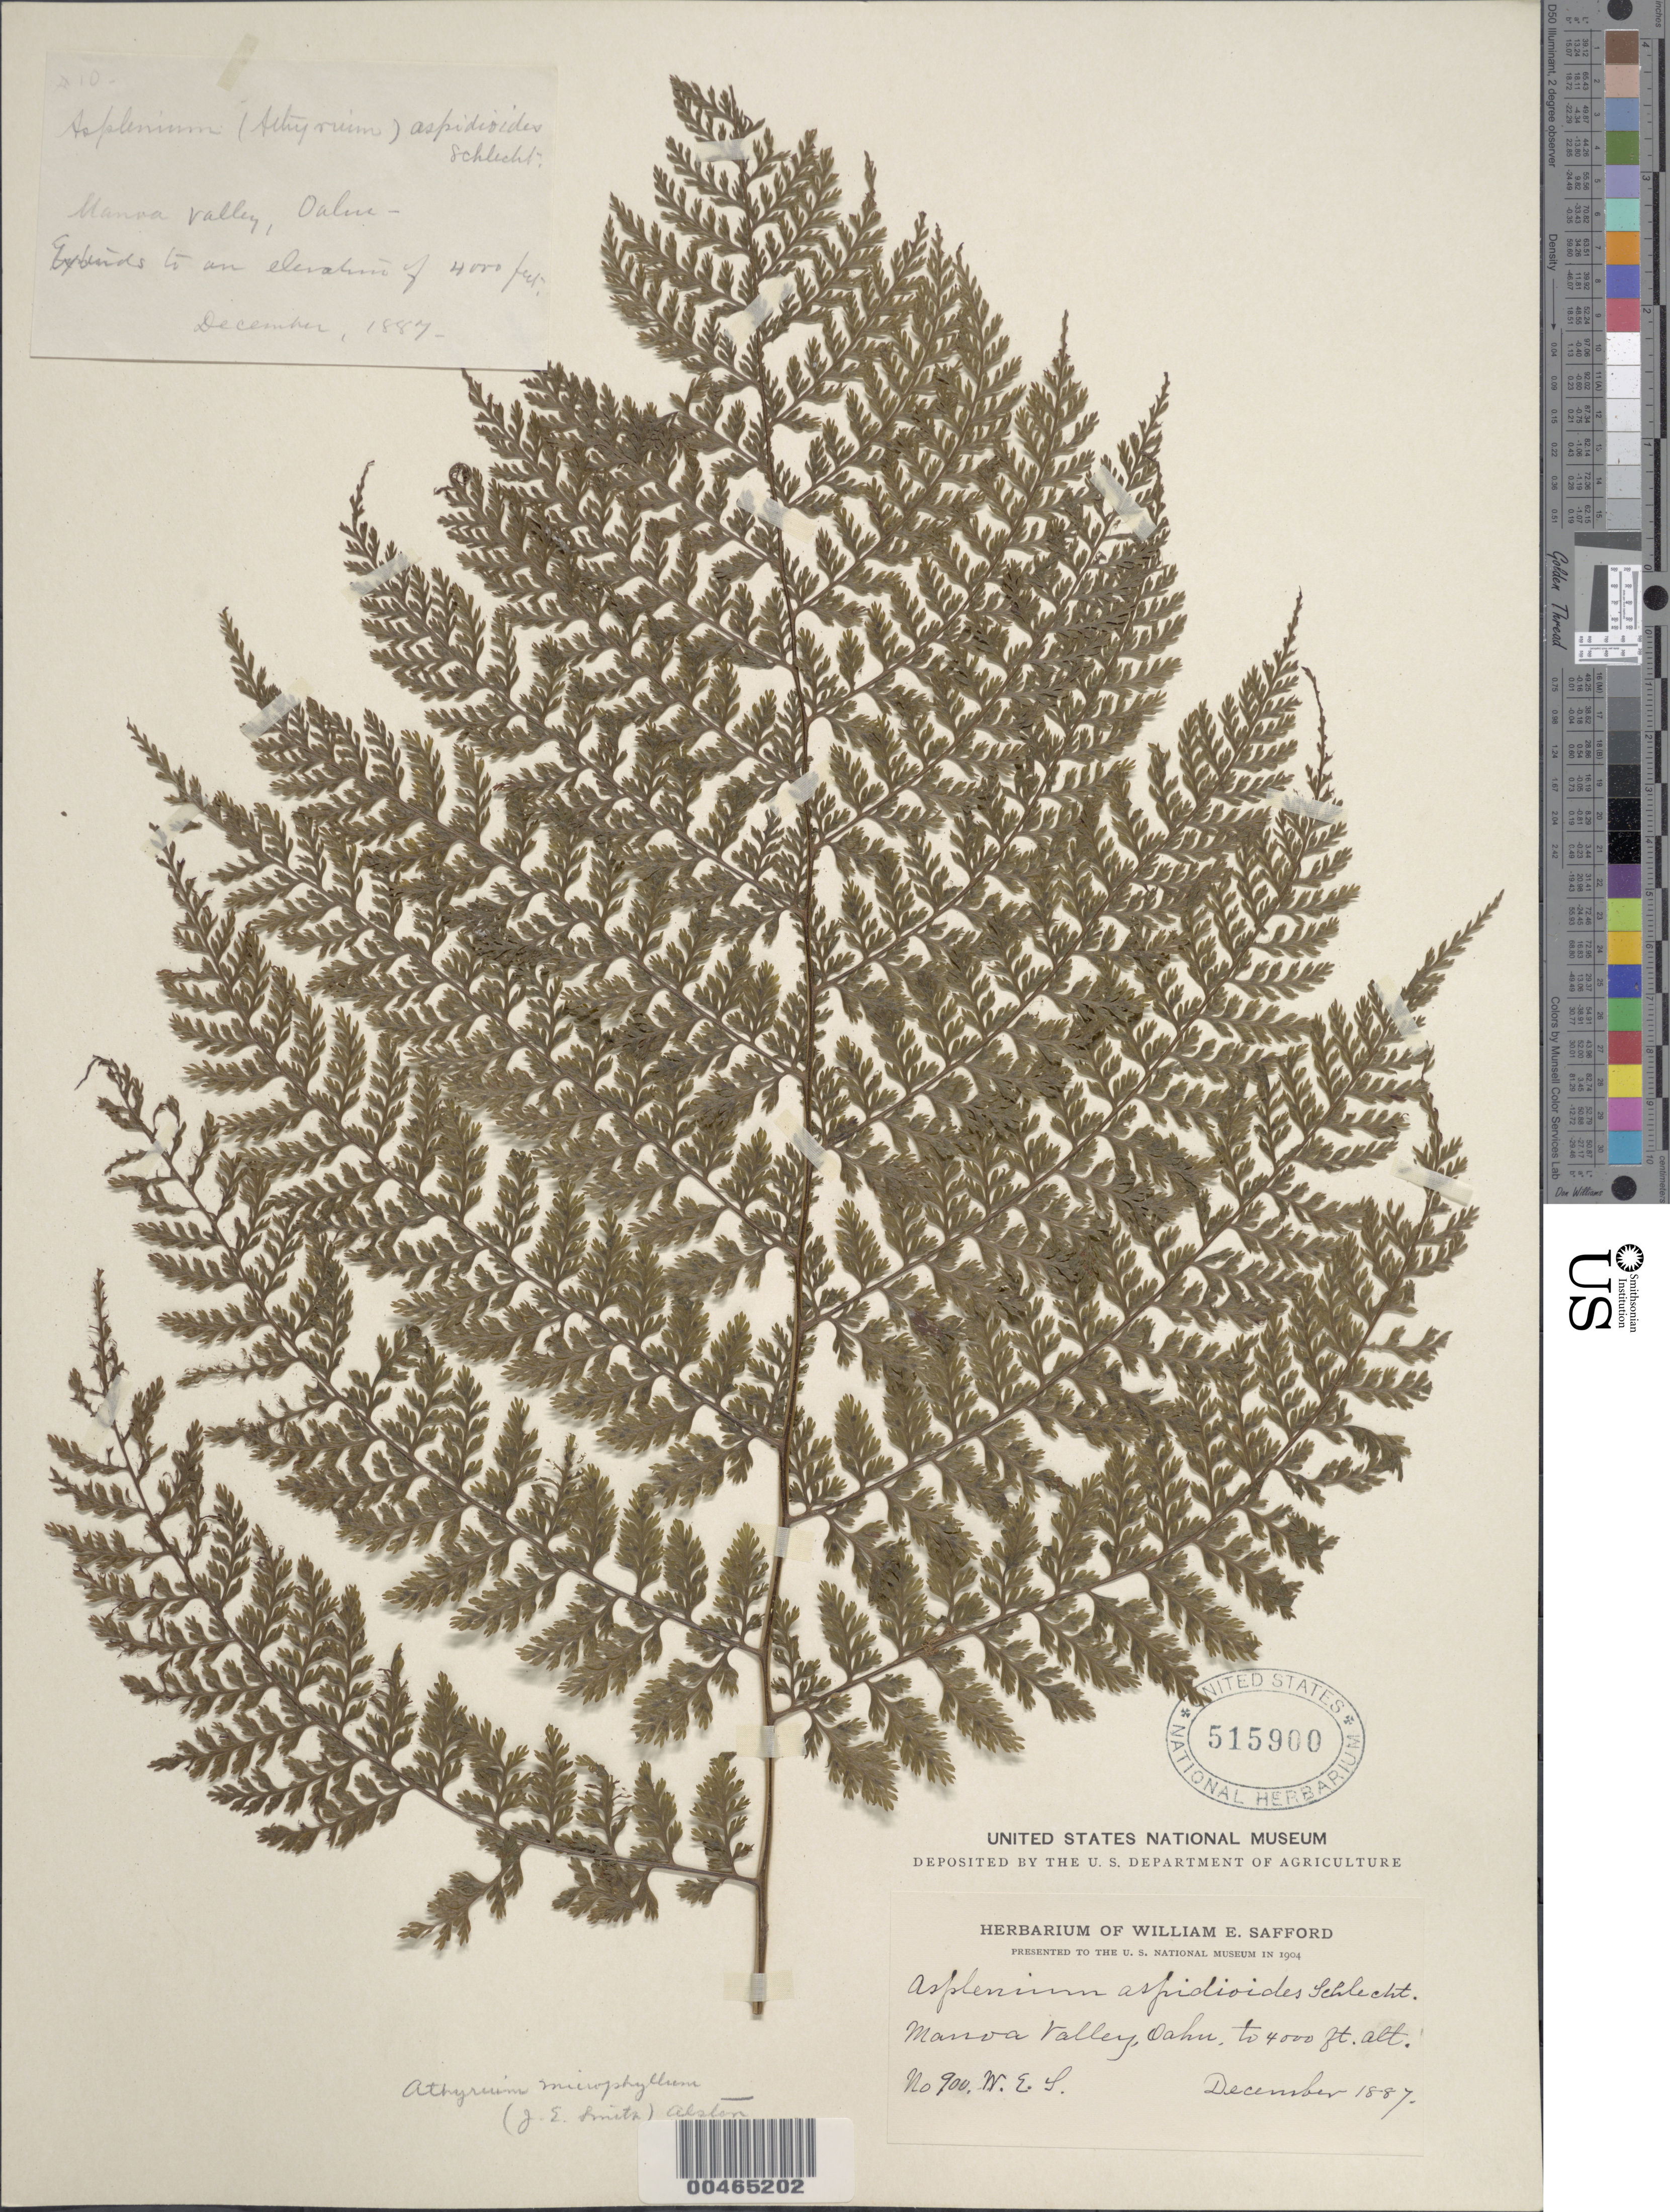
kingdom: Plantae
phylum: Tracheophyta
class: Polypodiopsida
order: Polypodiales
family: Athyriaceae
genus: Athyrium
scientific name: Athyrium microphyllum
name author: (Sm.) Alston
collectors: W. E. Safford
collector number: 900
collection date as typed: Dec 1887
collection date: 1887-12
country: United States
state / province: Hawaii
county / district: Honolulu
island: Oahu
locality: Manoa Valley, Oahu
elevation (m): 1219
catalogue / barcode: US 515900